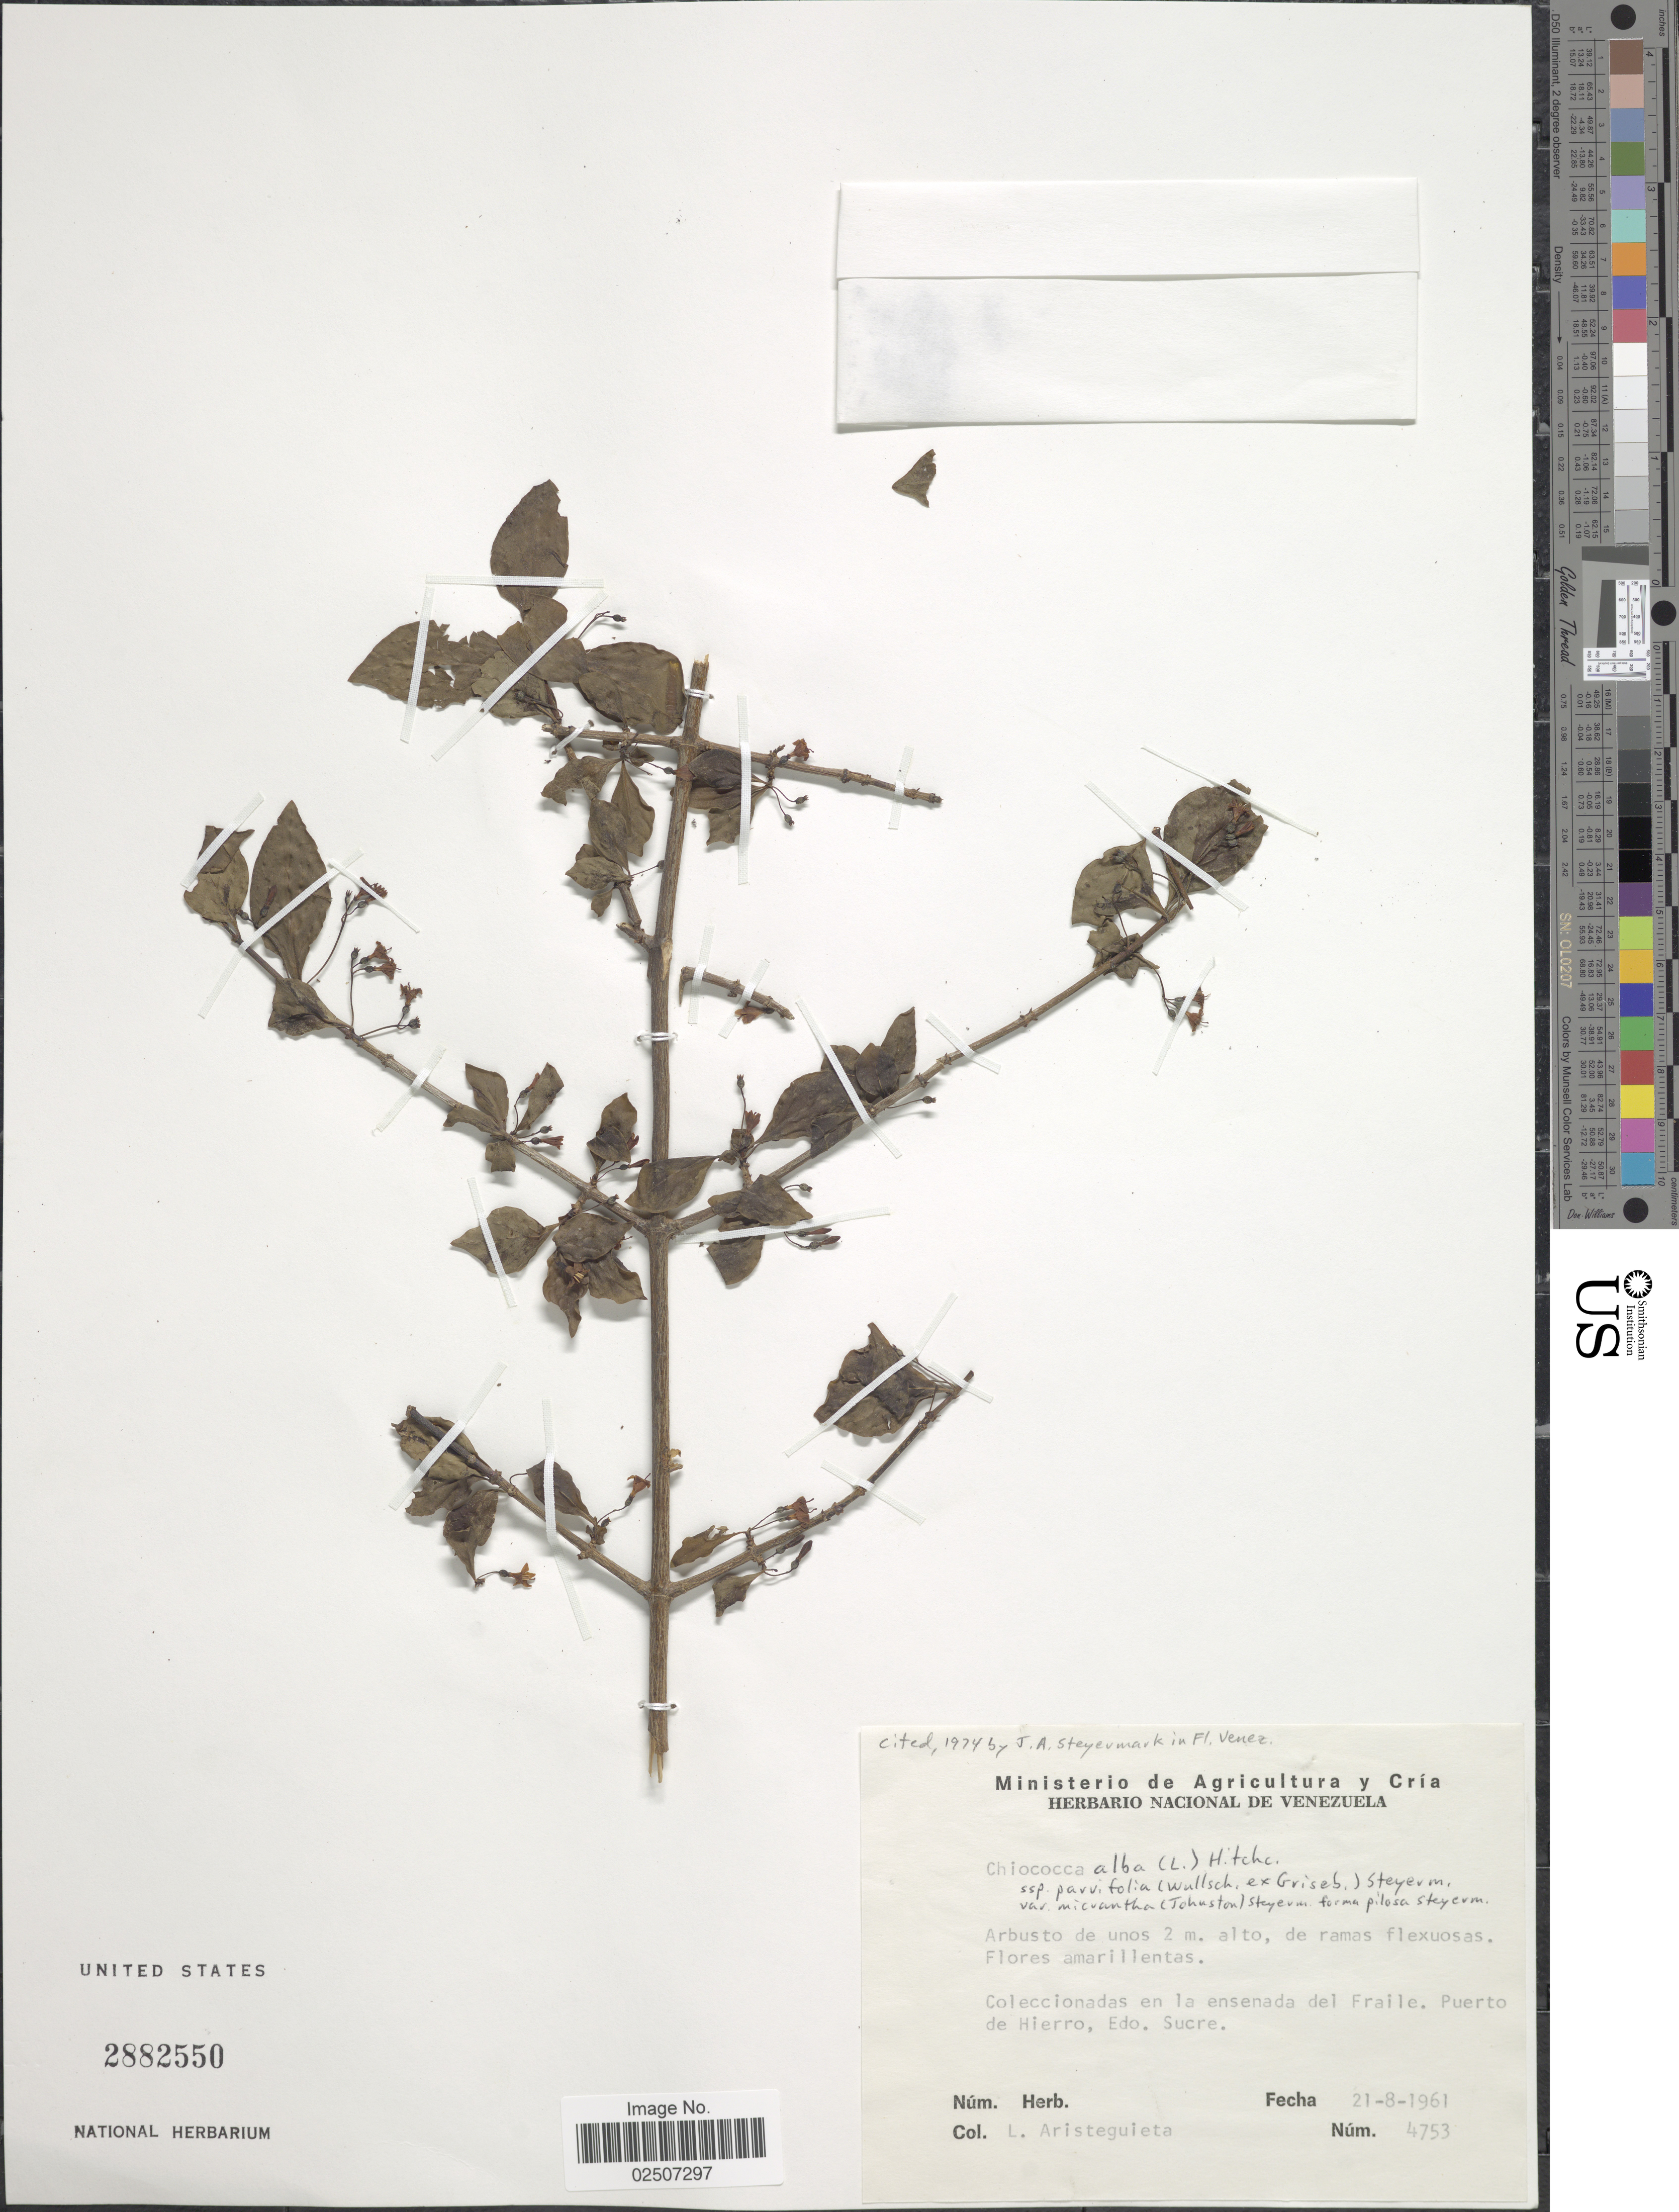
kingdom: Plantae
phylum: Tracheophyta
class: Magnoliopsida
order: Gentianales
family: Rubiaceae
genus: Chiococca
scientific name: Chiococca alba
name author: (L.) Hitchc.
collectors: L. Aristeguieta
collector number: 4753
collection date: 1961-08-21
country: Venezuela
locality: Coleccionadas en la ensenada del Fraile. Puerto de Hierro, Edo. Sucre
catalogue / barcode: US 2882550